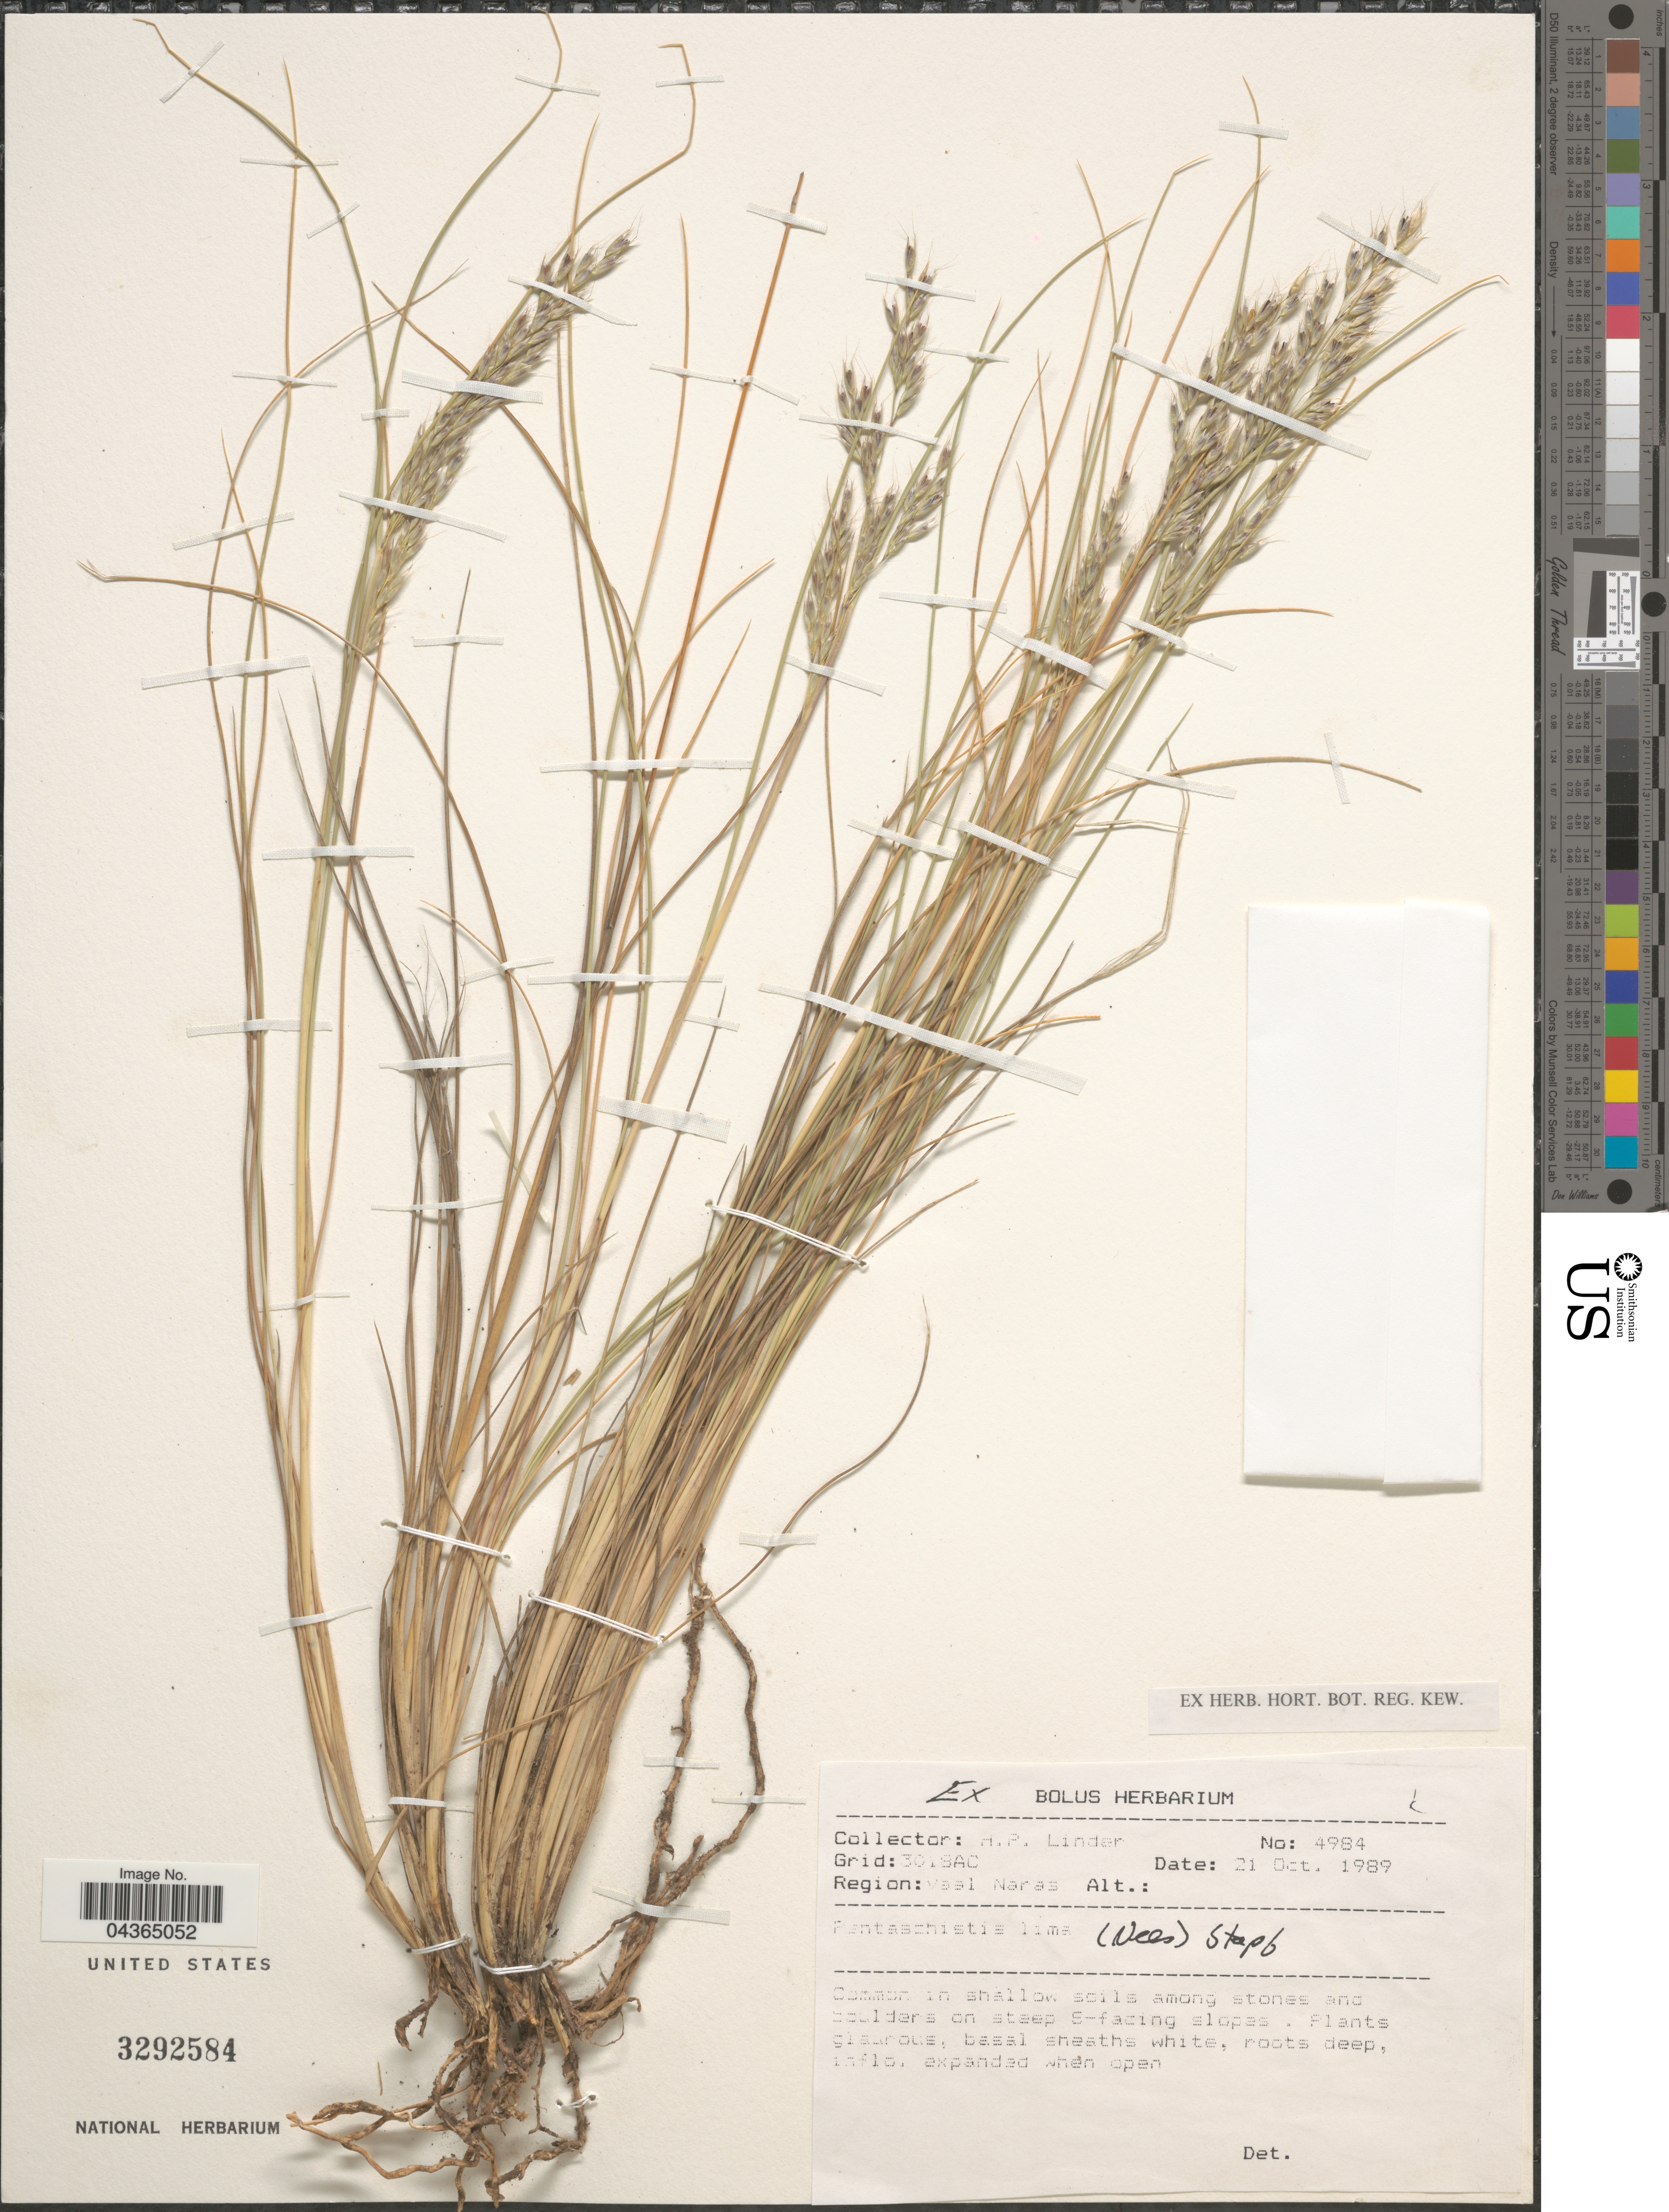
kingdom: Plantae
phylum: Tracheophyta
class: Liliopsida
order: Poales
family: Poaceae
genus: Pentameris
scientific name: Pentameris lima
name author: (Nees) Steud.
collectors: H. P. Linder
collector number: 4984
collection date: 1989-10-21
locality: Grid: 3019AC [interpreted]. Region: Vaal Naras. Common in shallow soils among stones and boulders on steep S-facing slopes.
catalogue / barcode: US 3292584